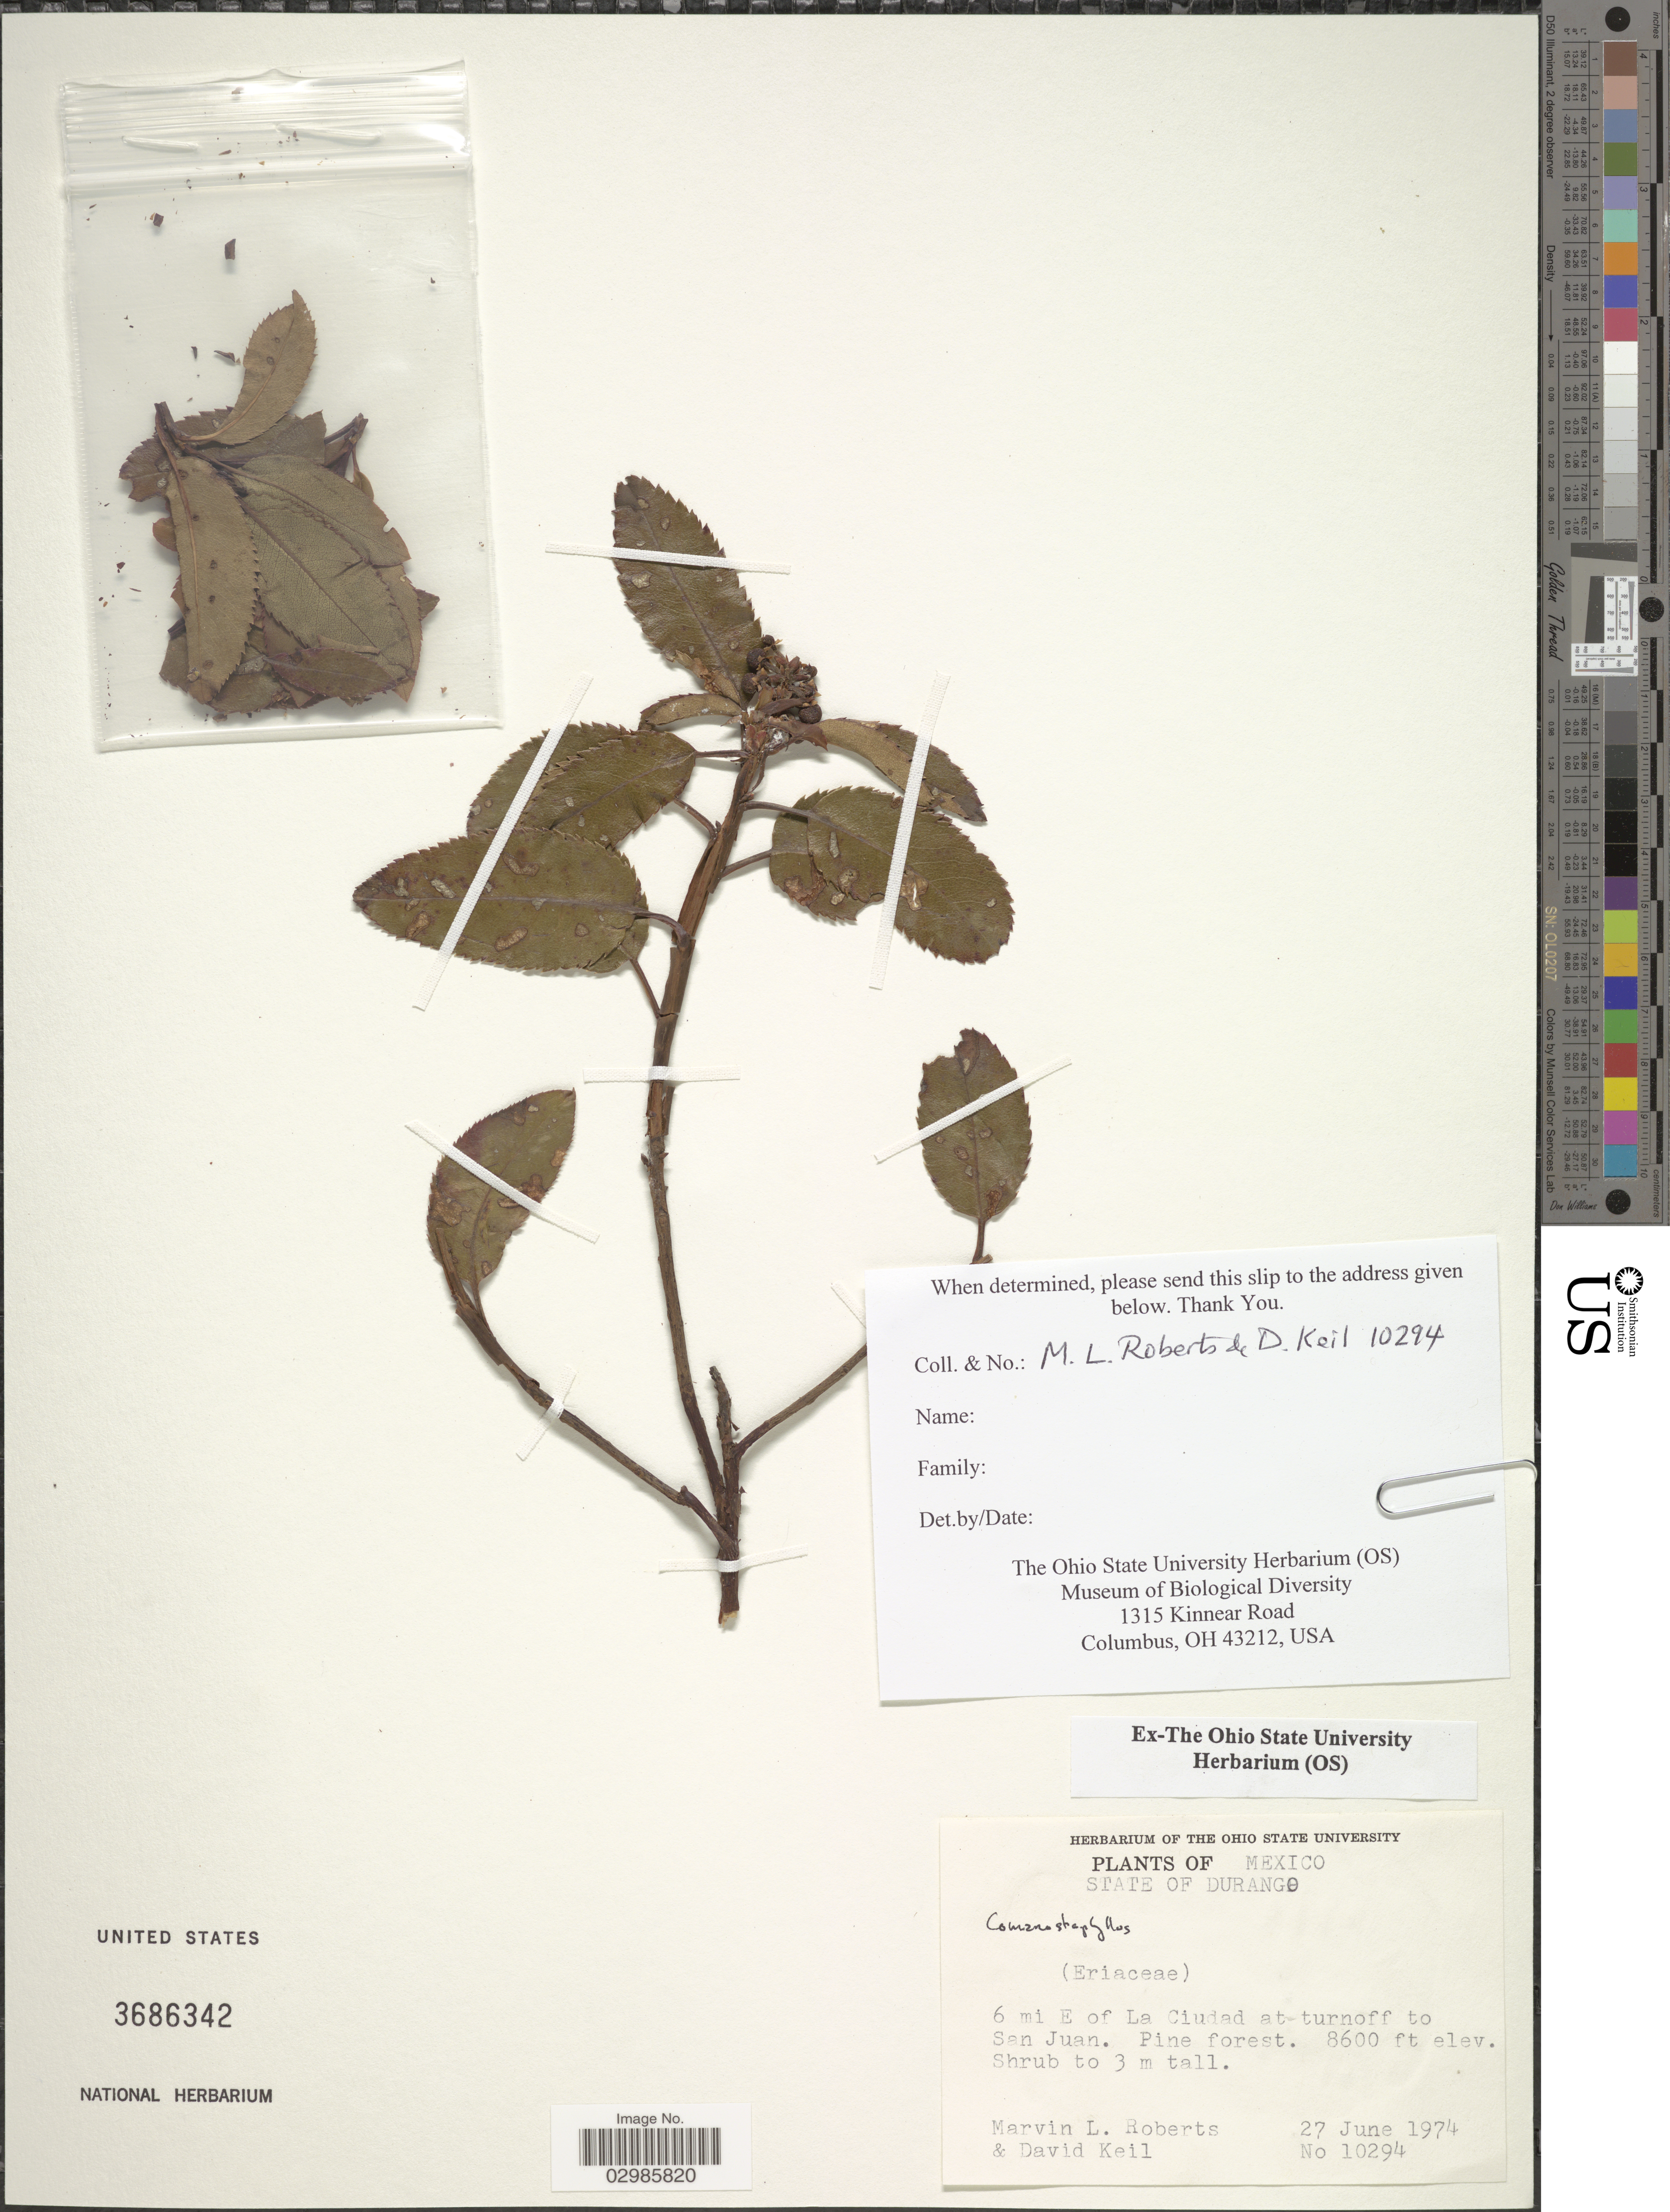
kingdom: Plantae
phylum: Tracheophyta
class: Magnoliopsida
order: Ericales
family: Ericaceae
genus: Comarostaphylis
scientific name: Comarostaphylis sp.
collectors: M. Roberts & D. J. Keil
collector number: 10294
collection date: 1974-06-27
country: Mexico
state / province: Durango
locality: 6 mi E of La Cuidad at turnoff to San Juan.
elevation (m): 2621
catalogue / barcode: US 3686342